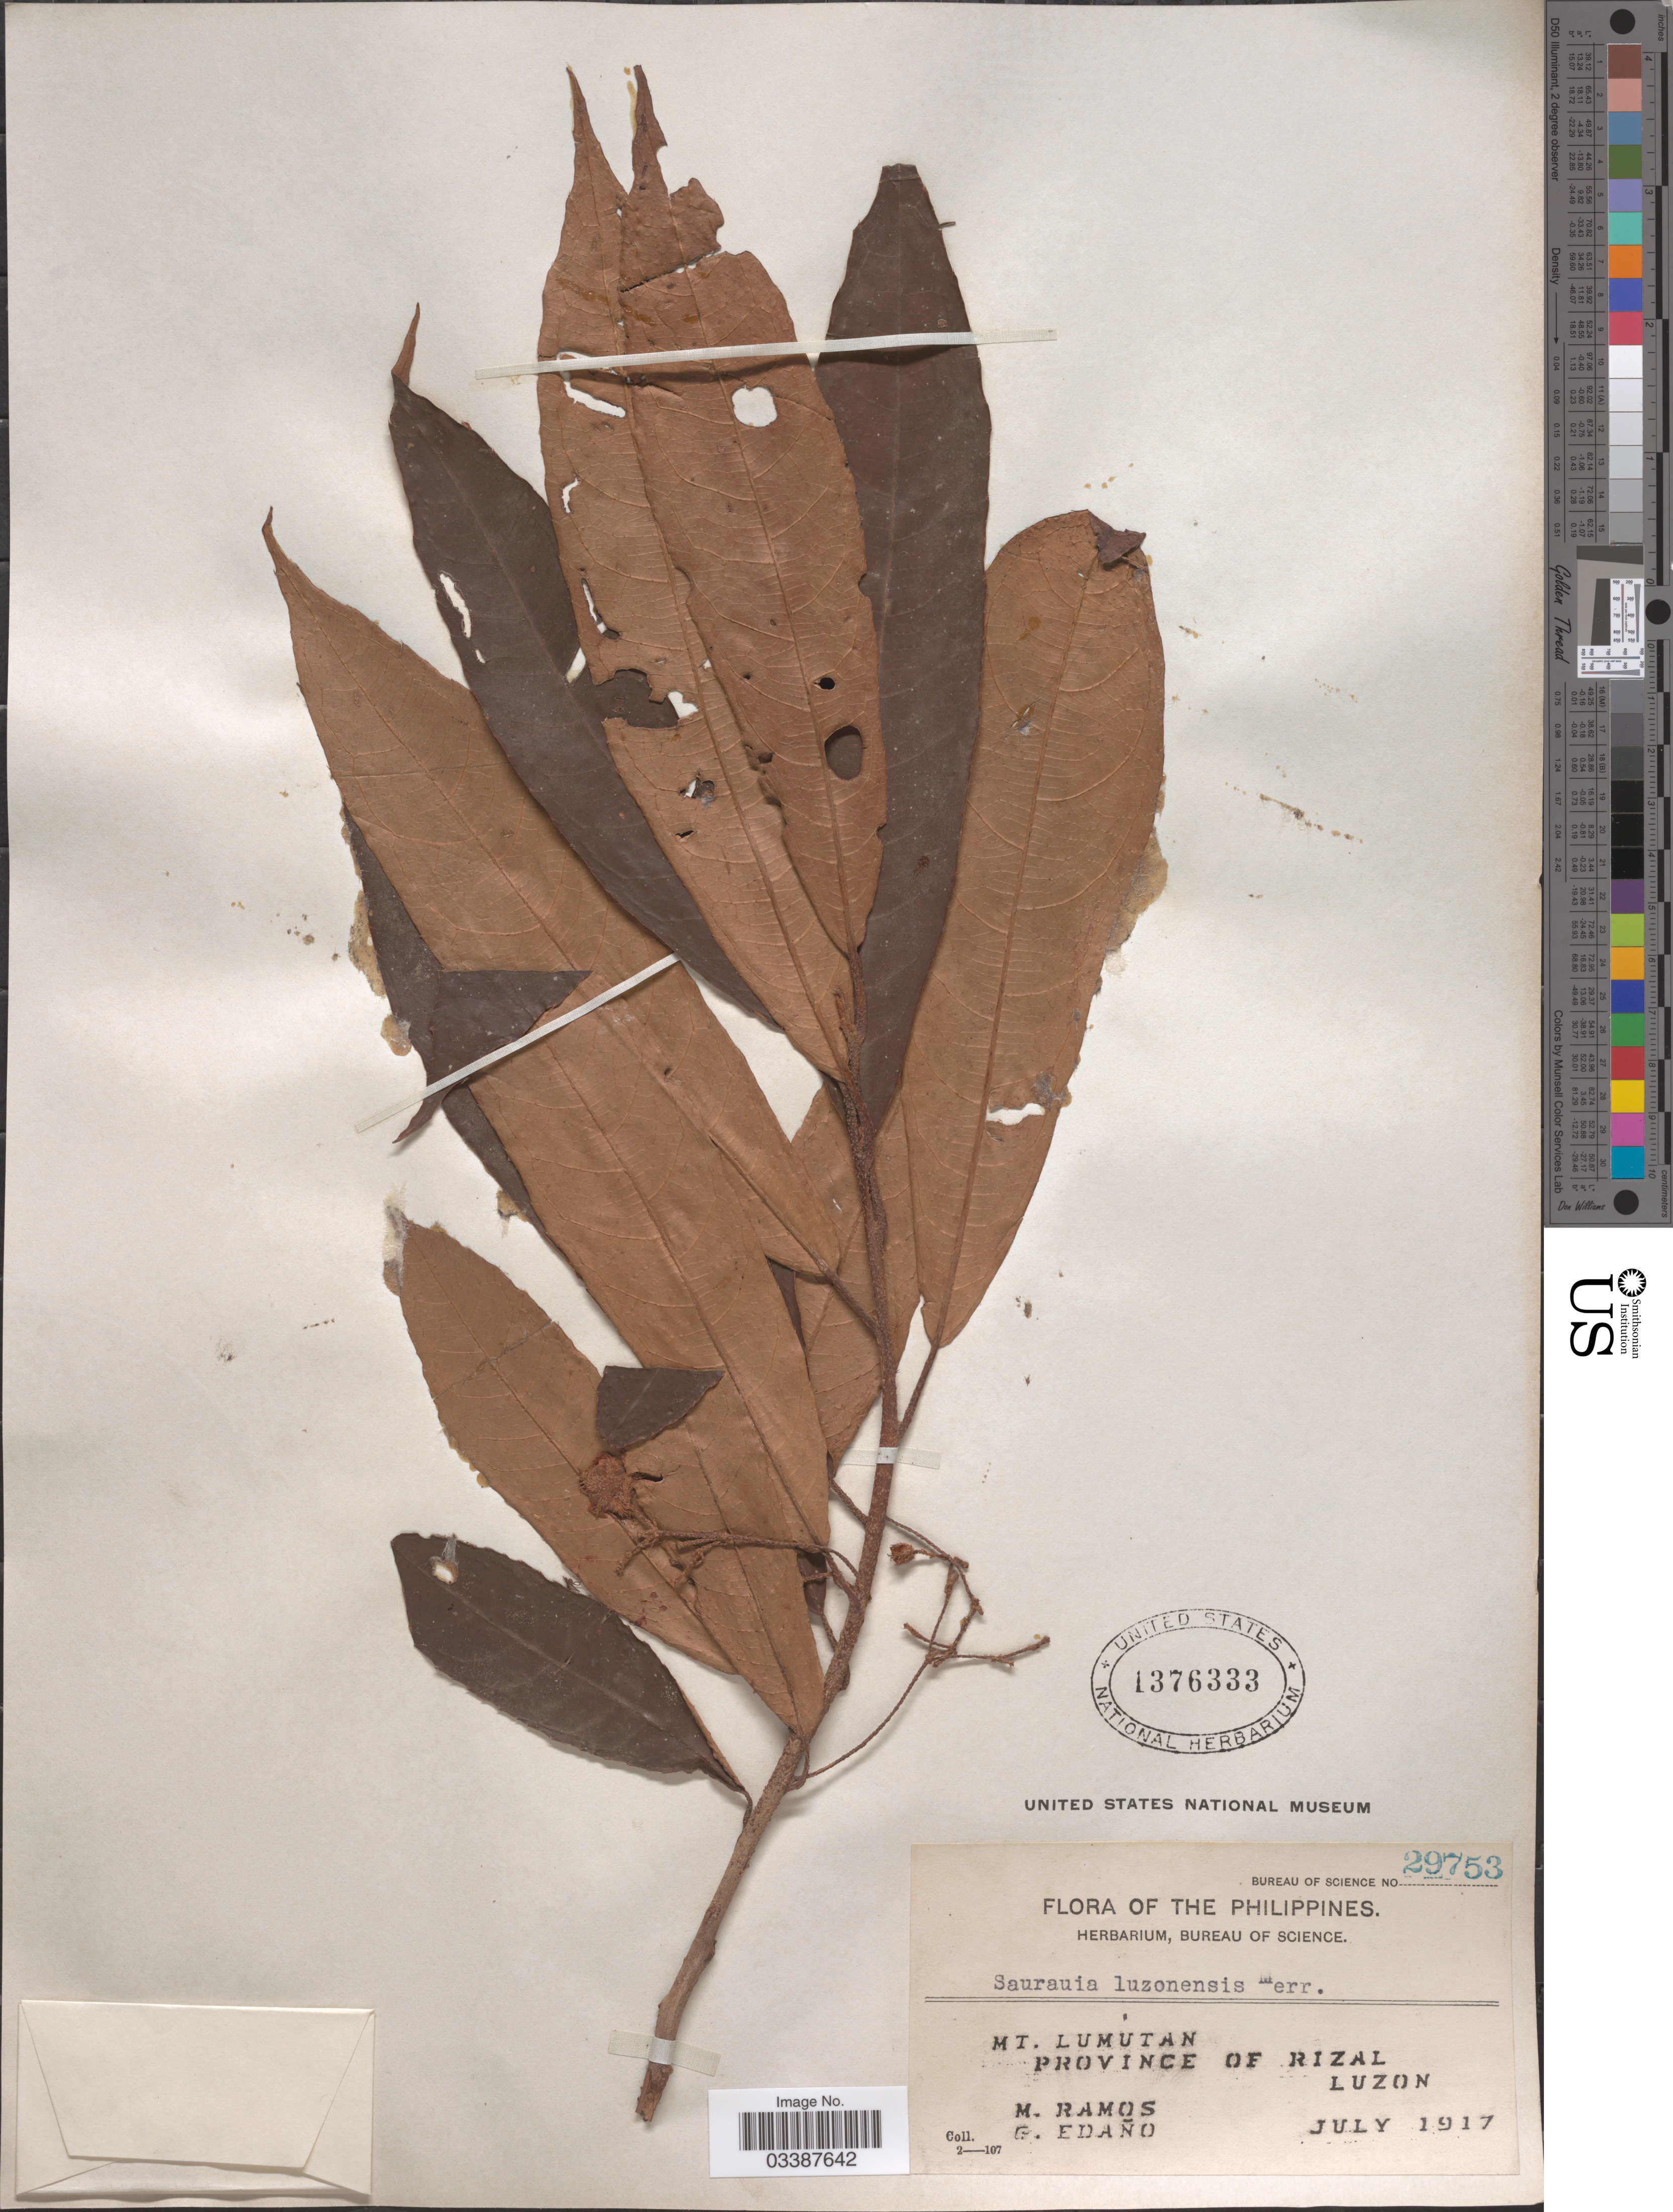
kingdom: Plantae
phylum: Tracheophyta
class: Magnoliopsida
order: Ericales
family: Actinidiaceae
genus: Saurauia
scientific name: Saurauia luzoniensis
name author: Merr.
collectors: M. Ramos & G. Edaño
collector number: Bureau of Science 29753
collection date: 1917-07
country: Philippines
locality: Mt. Lumutan, Province of Rizal, Luzon.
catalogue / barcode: US 1376333